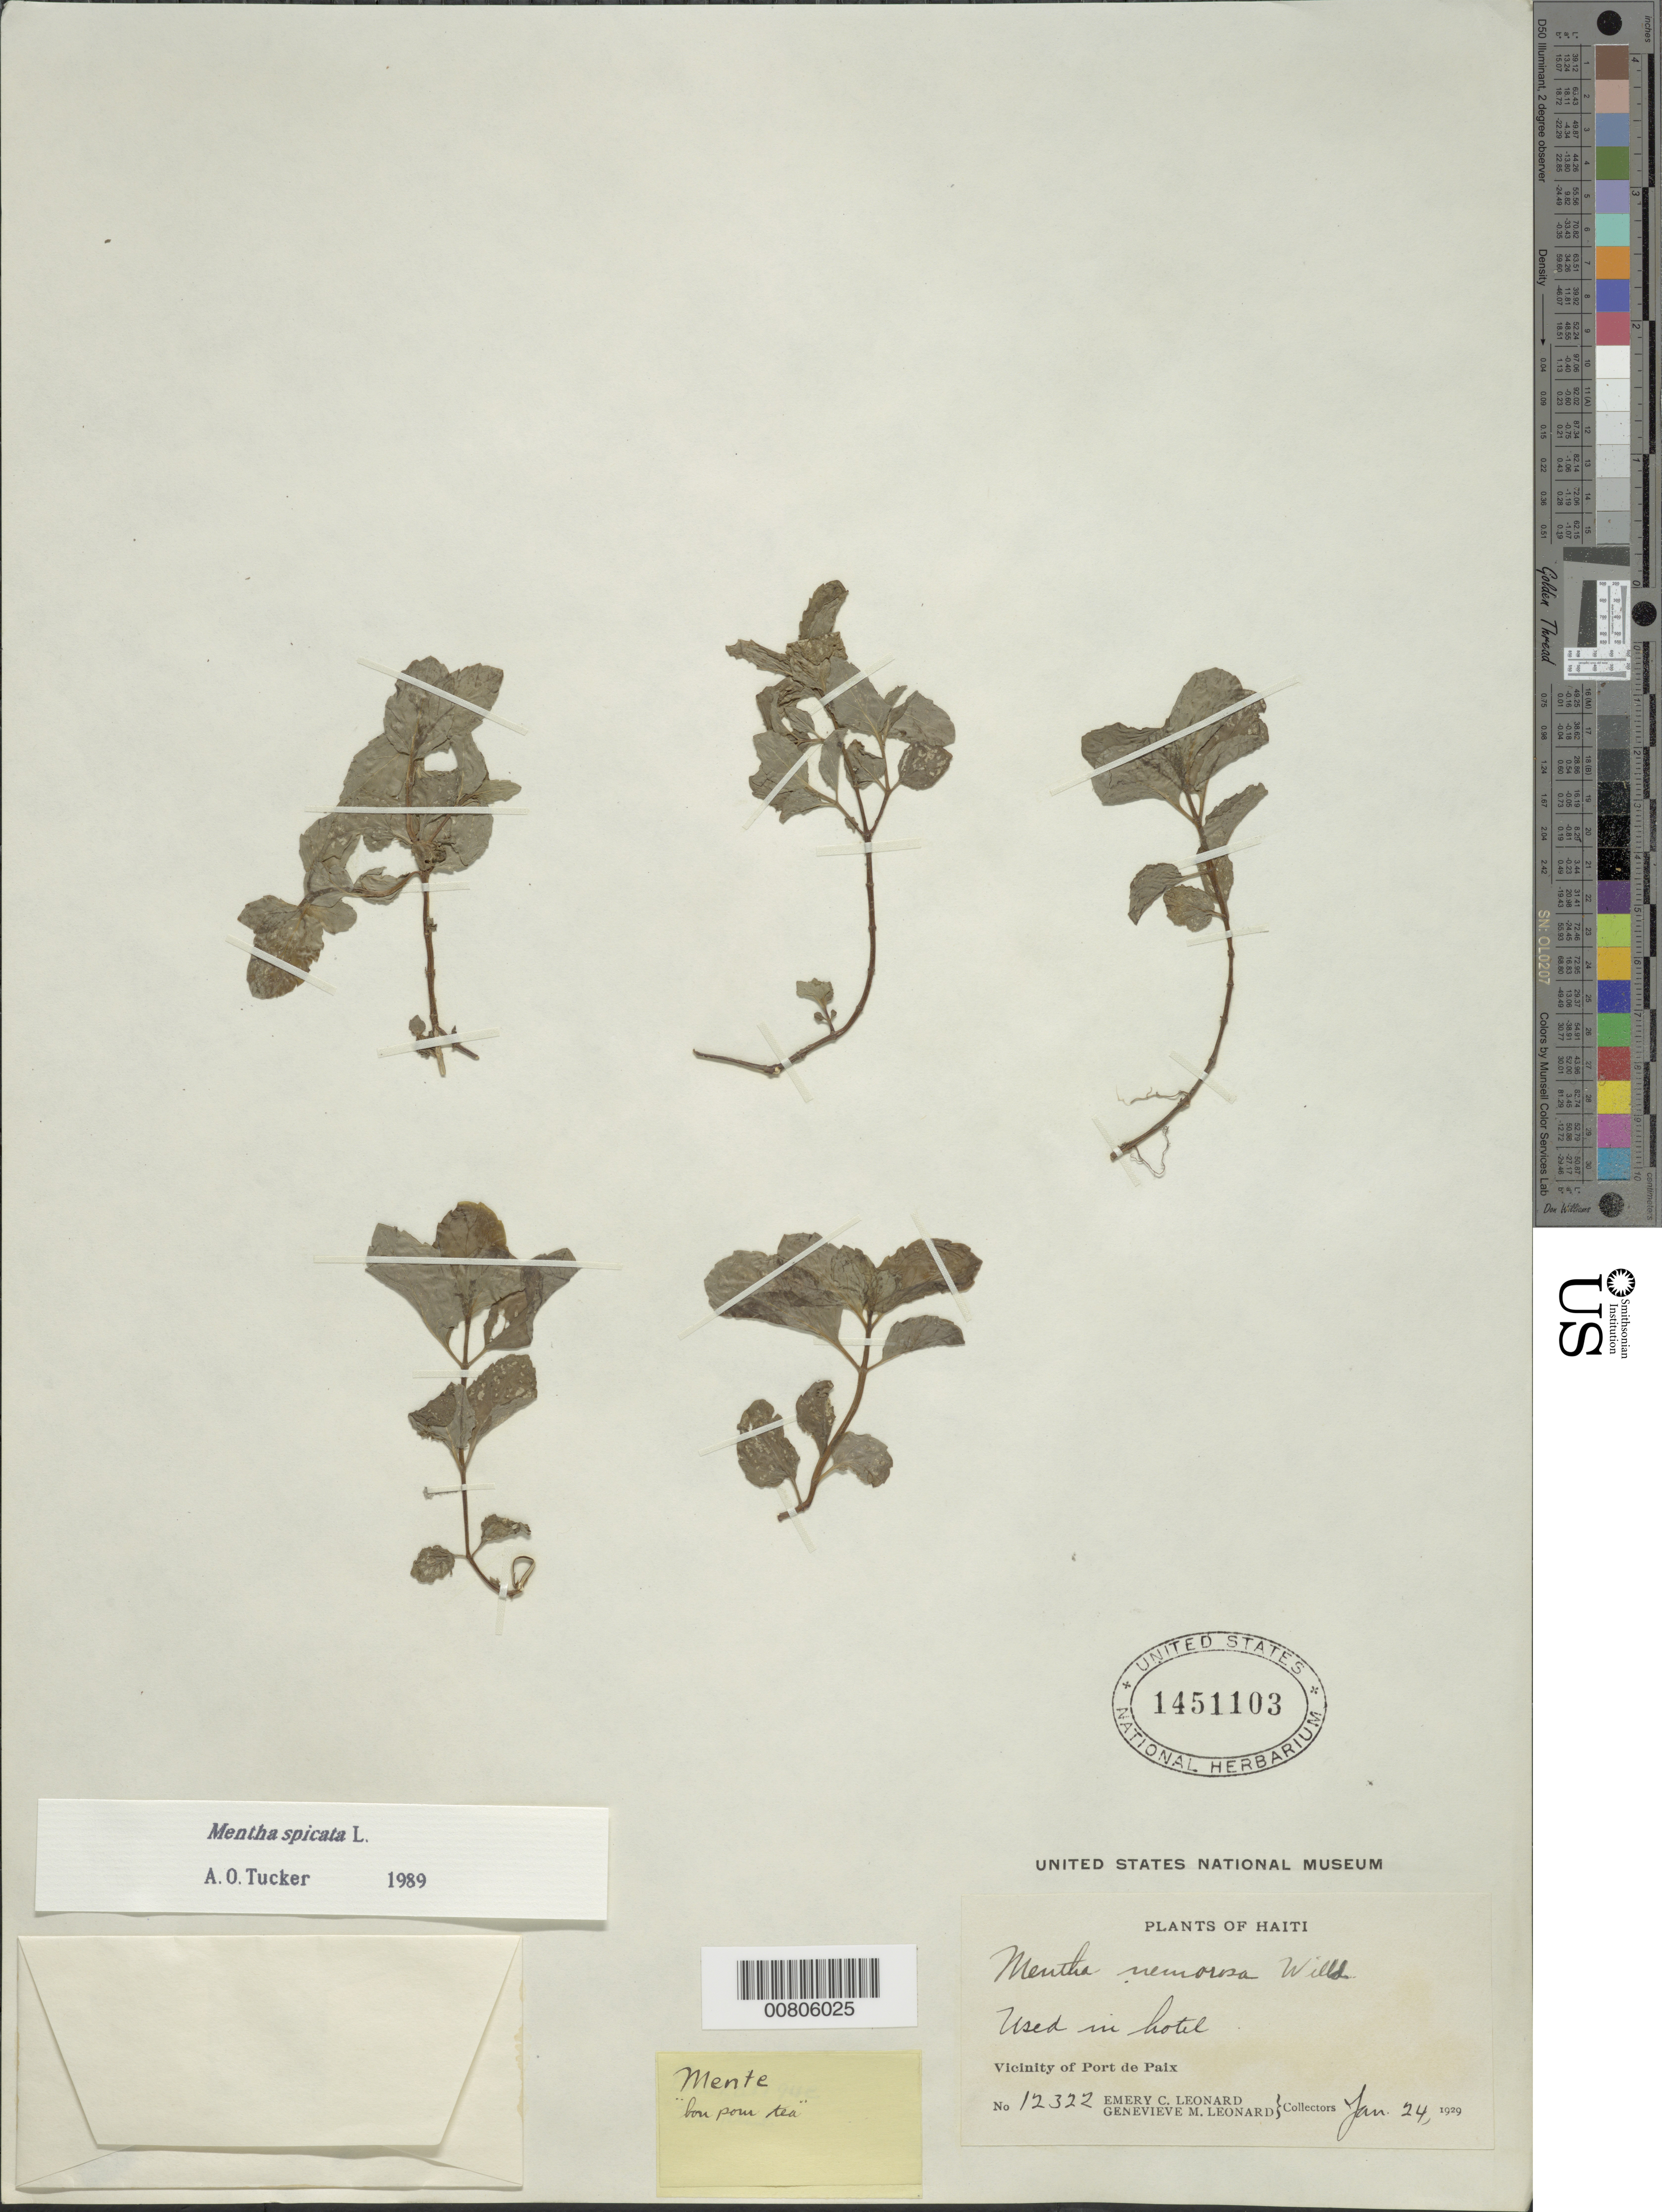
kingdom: Plantae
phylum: Tracheophyta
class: Magnoliopsida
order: Lamiales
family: Lamiaceae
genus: Mentha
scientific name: Mentha spicata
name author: L.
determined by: Tucker, A. O.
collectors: E. C. Leonard & G. M. Leonard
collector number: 12322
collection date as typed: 24 Jan 1929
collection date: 1929-01-24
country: Haiti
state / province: Nord-Ouest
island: Hispaniola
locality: Vicinity of Port de Paix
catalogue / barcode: US 1451103